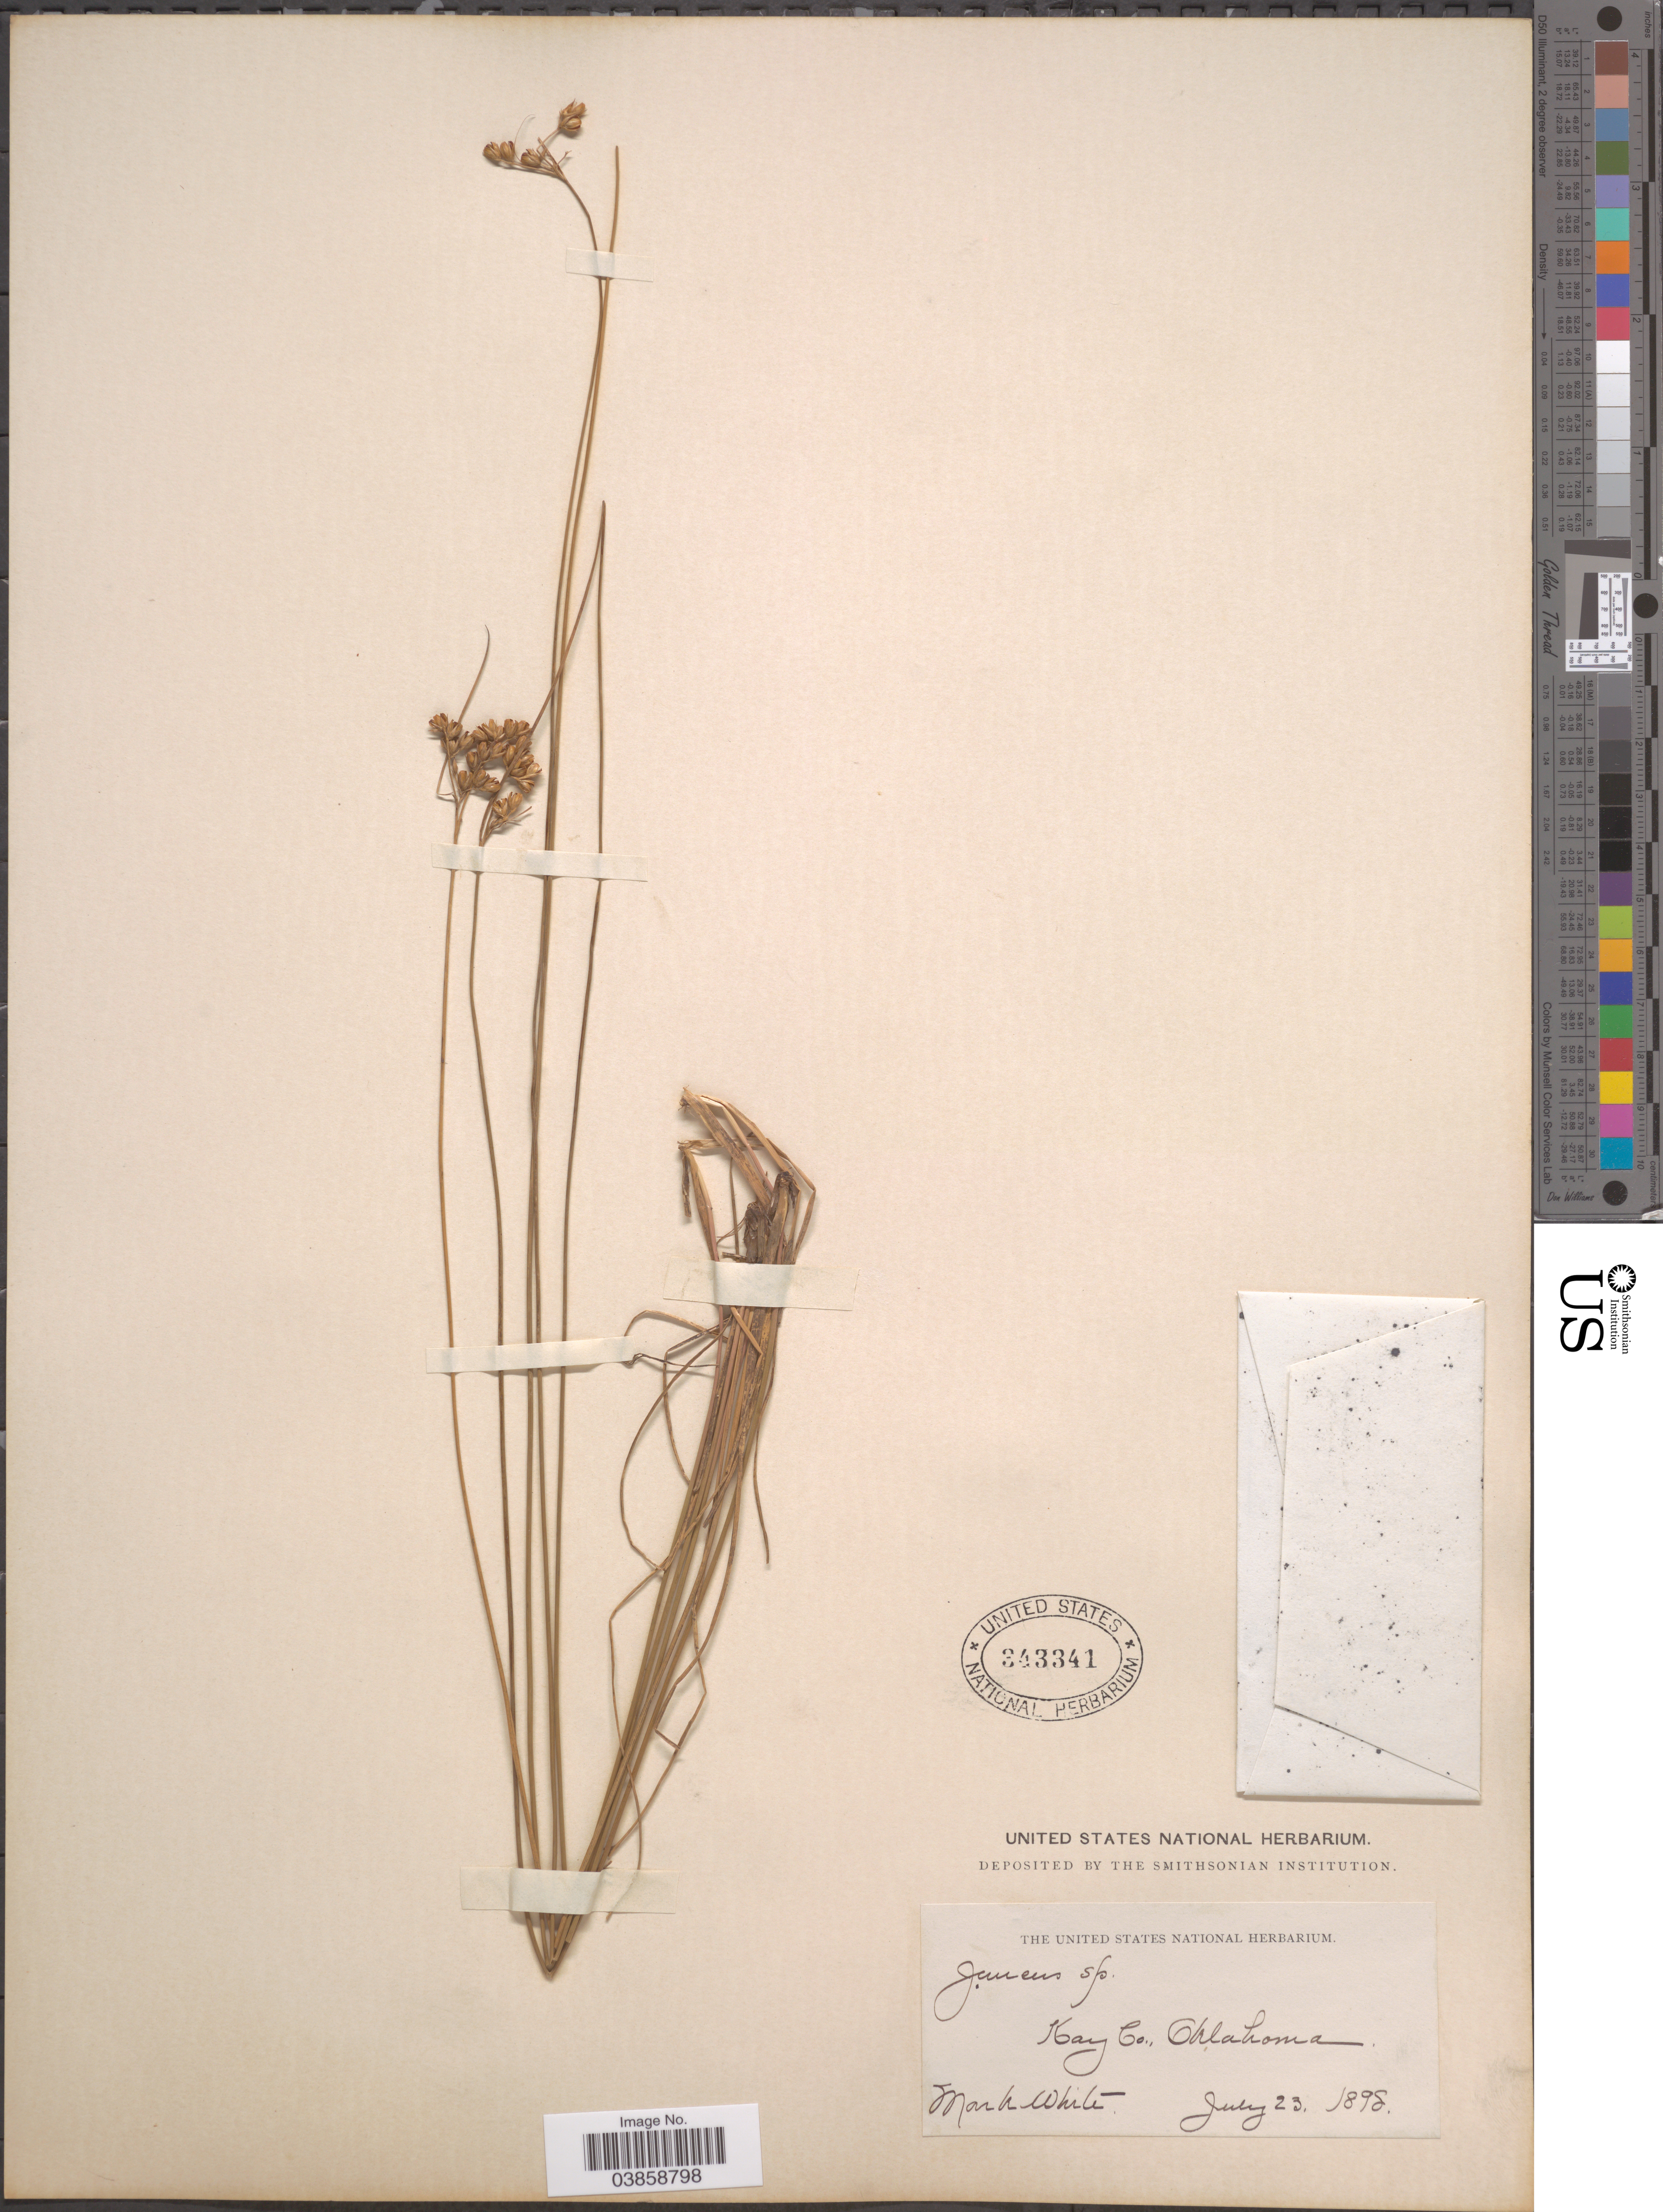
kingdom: Plantae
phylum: Tracheophyta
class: Liliopsida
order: Poales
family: Juncaceae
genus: Juncus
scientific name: Juncus sp.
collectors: M. White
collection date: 1898-07-23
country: United States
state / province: Oklahoma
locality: Kay Co.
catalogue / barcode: US 343341